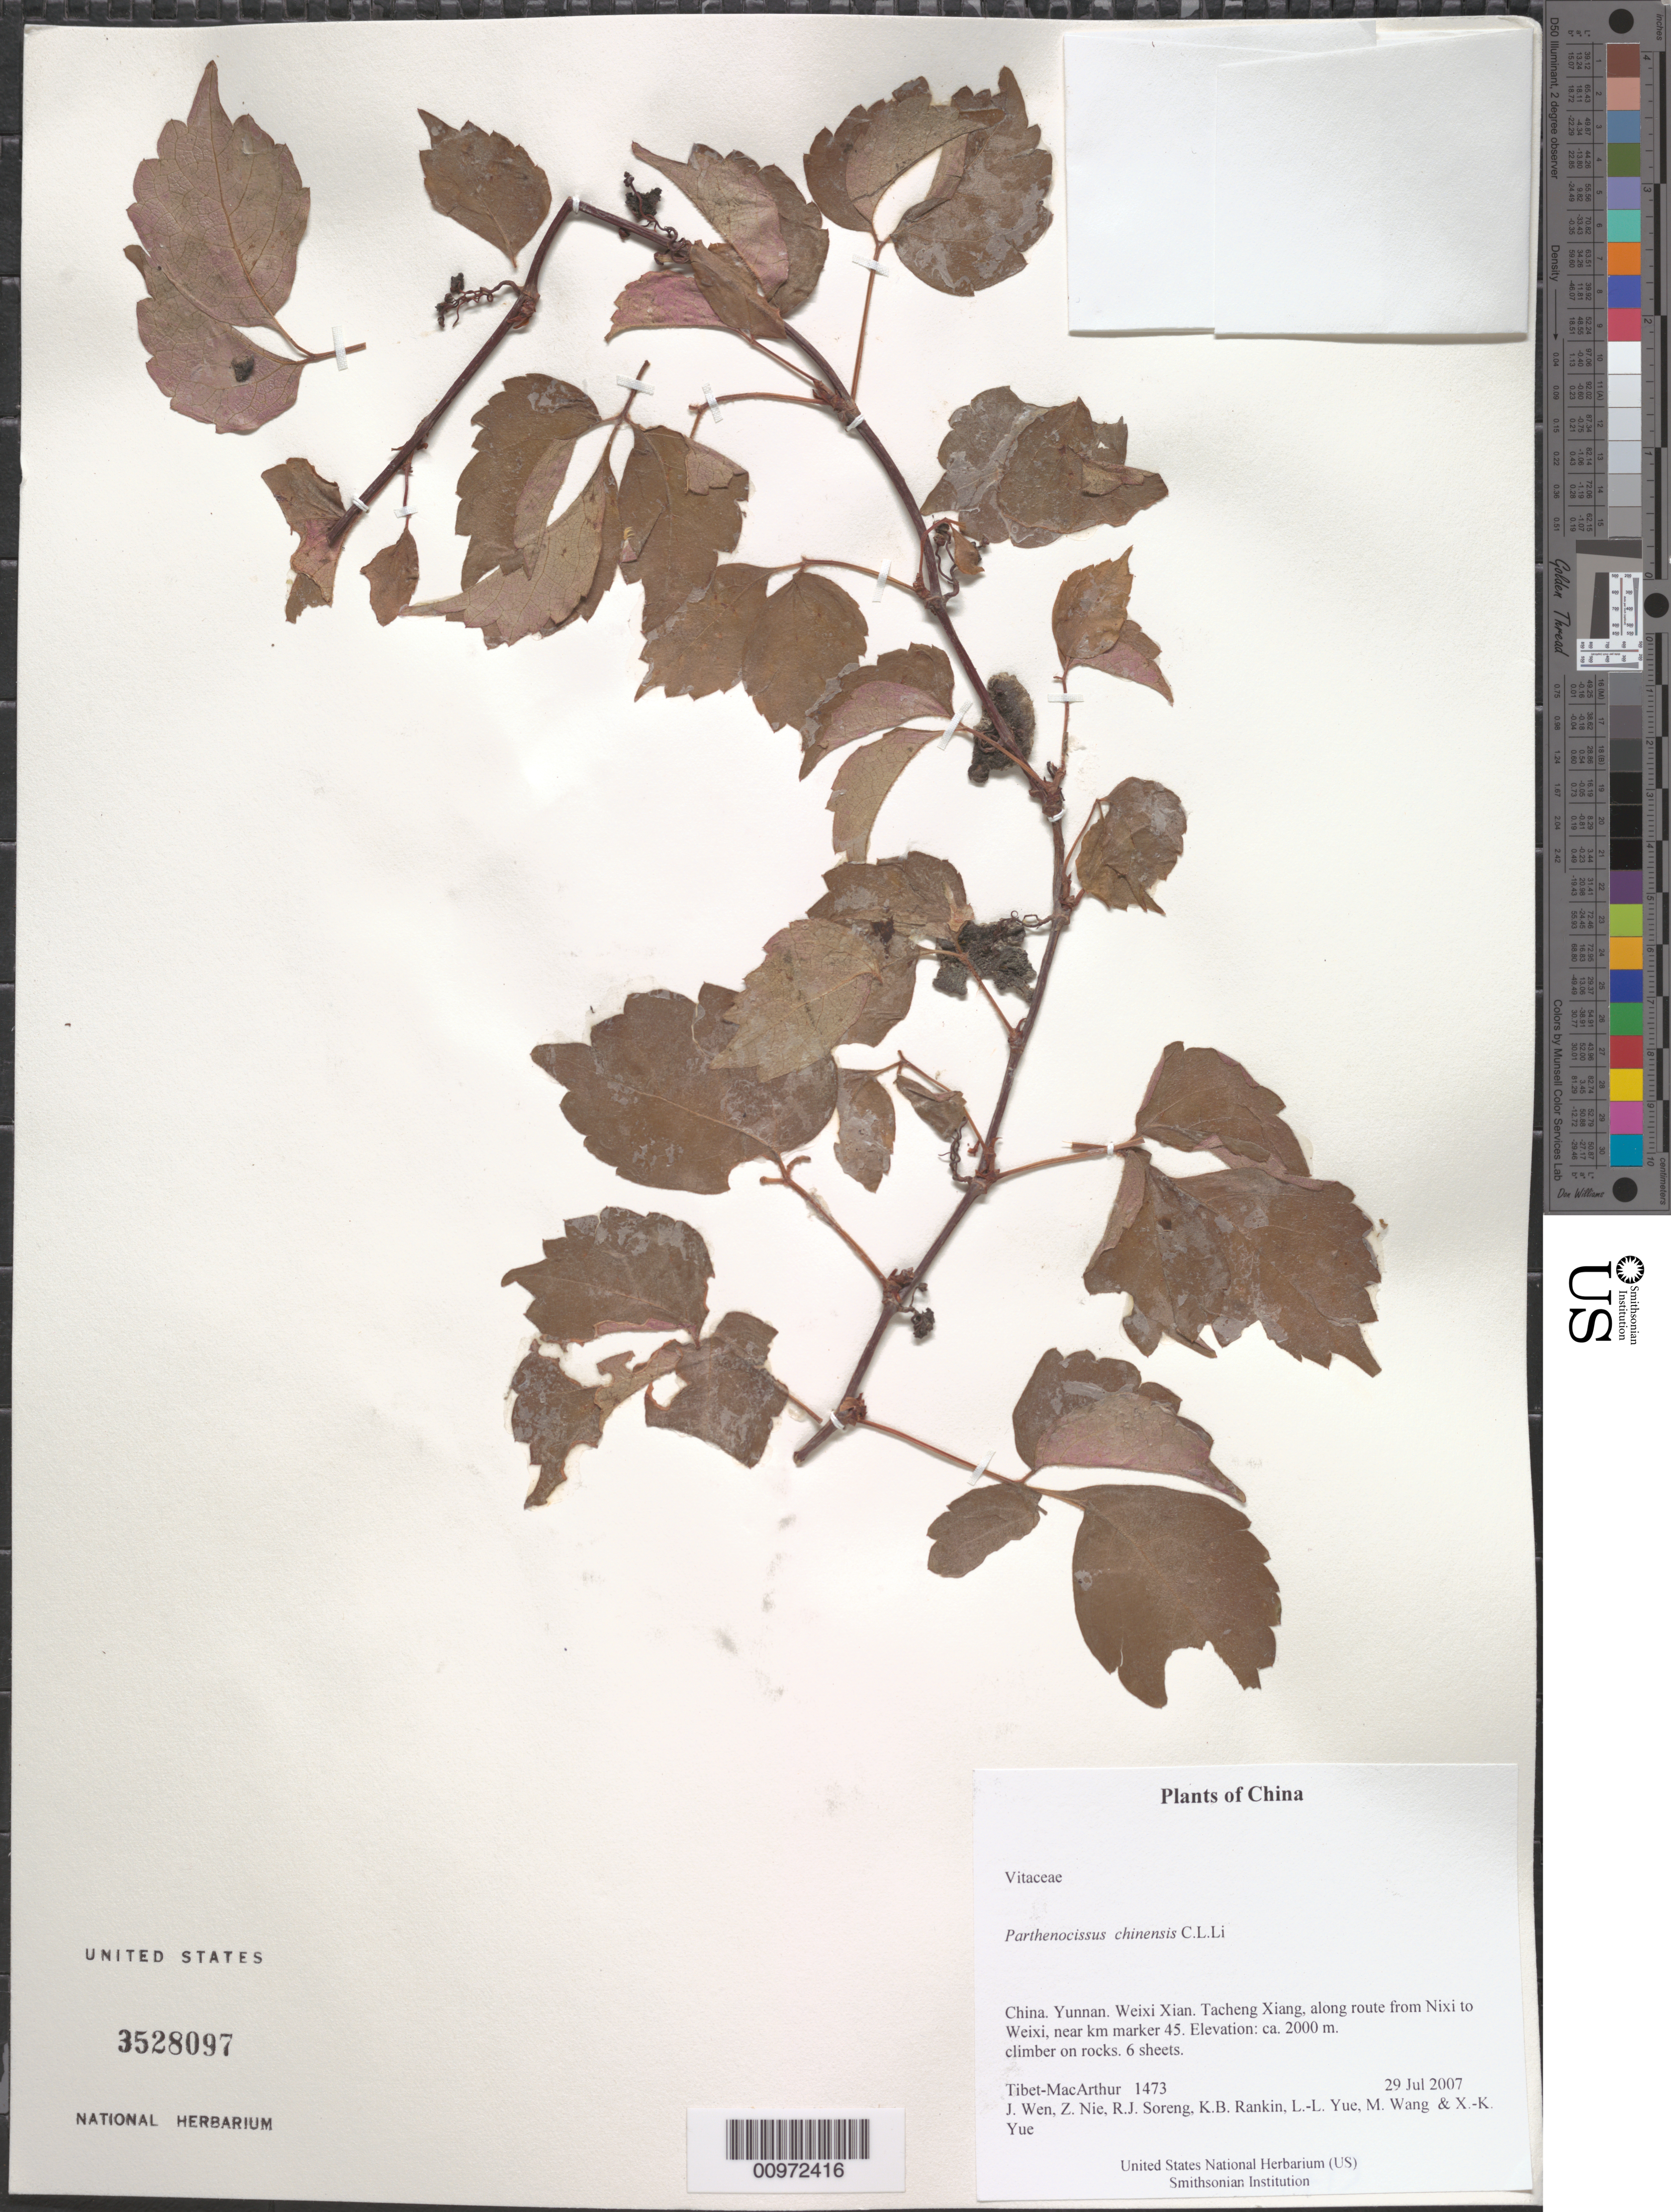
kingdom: Plantae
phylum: Tracheophyta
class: Magnoliopsida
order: Vitales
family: Vitaceae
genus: Parthenocissus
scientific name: Parthenocissus chinensis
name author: C.L. Li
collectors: Tibet-MacArthur, J. Wen, Z. Nie, R. J. Soreng, K. Rankin, L. Yue, M. Wang & X. Yue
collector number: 1473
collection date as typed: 29 Jul 2007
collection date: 2007-07-29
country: China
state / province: Yunnan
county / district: Weixi Xian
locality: Tacheng Xiang, along route from Nixi to Weixi, near km marker 45.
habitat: On rocks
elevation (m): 2000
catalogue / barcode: US 3528097